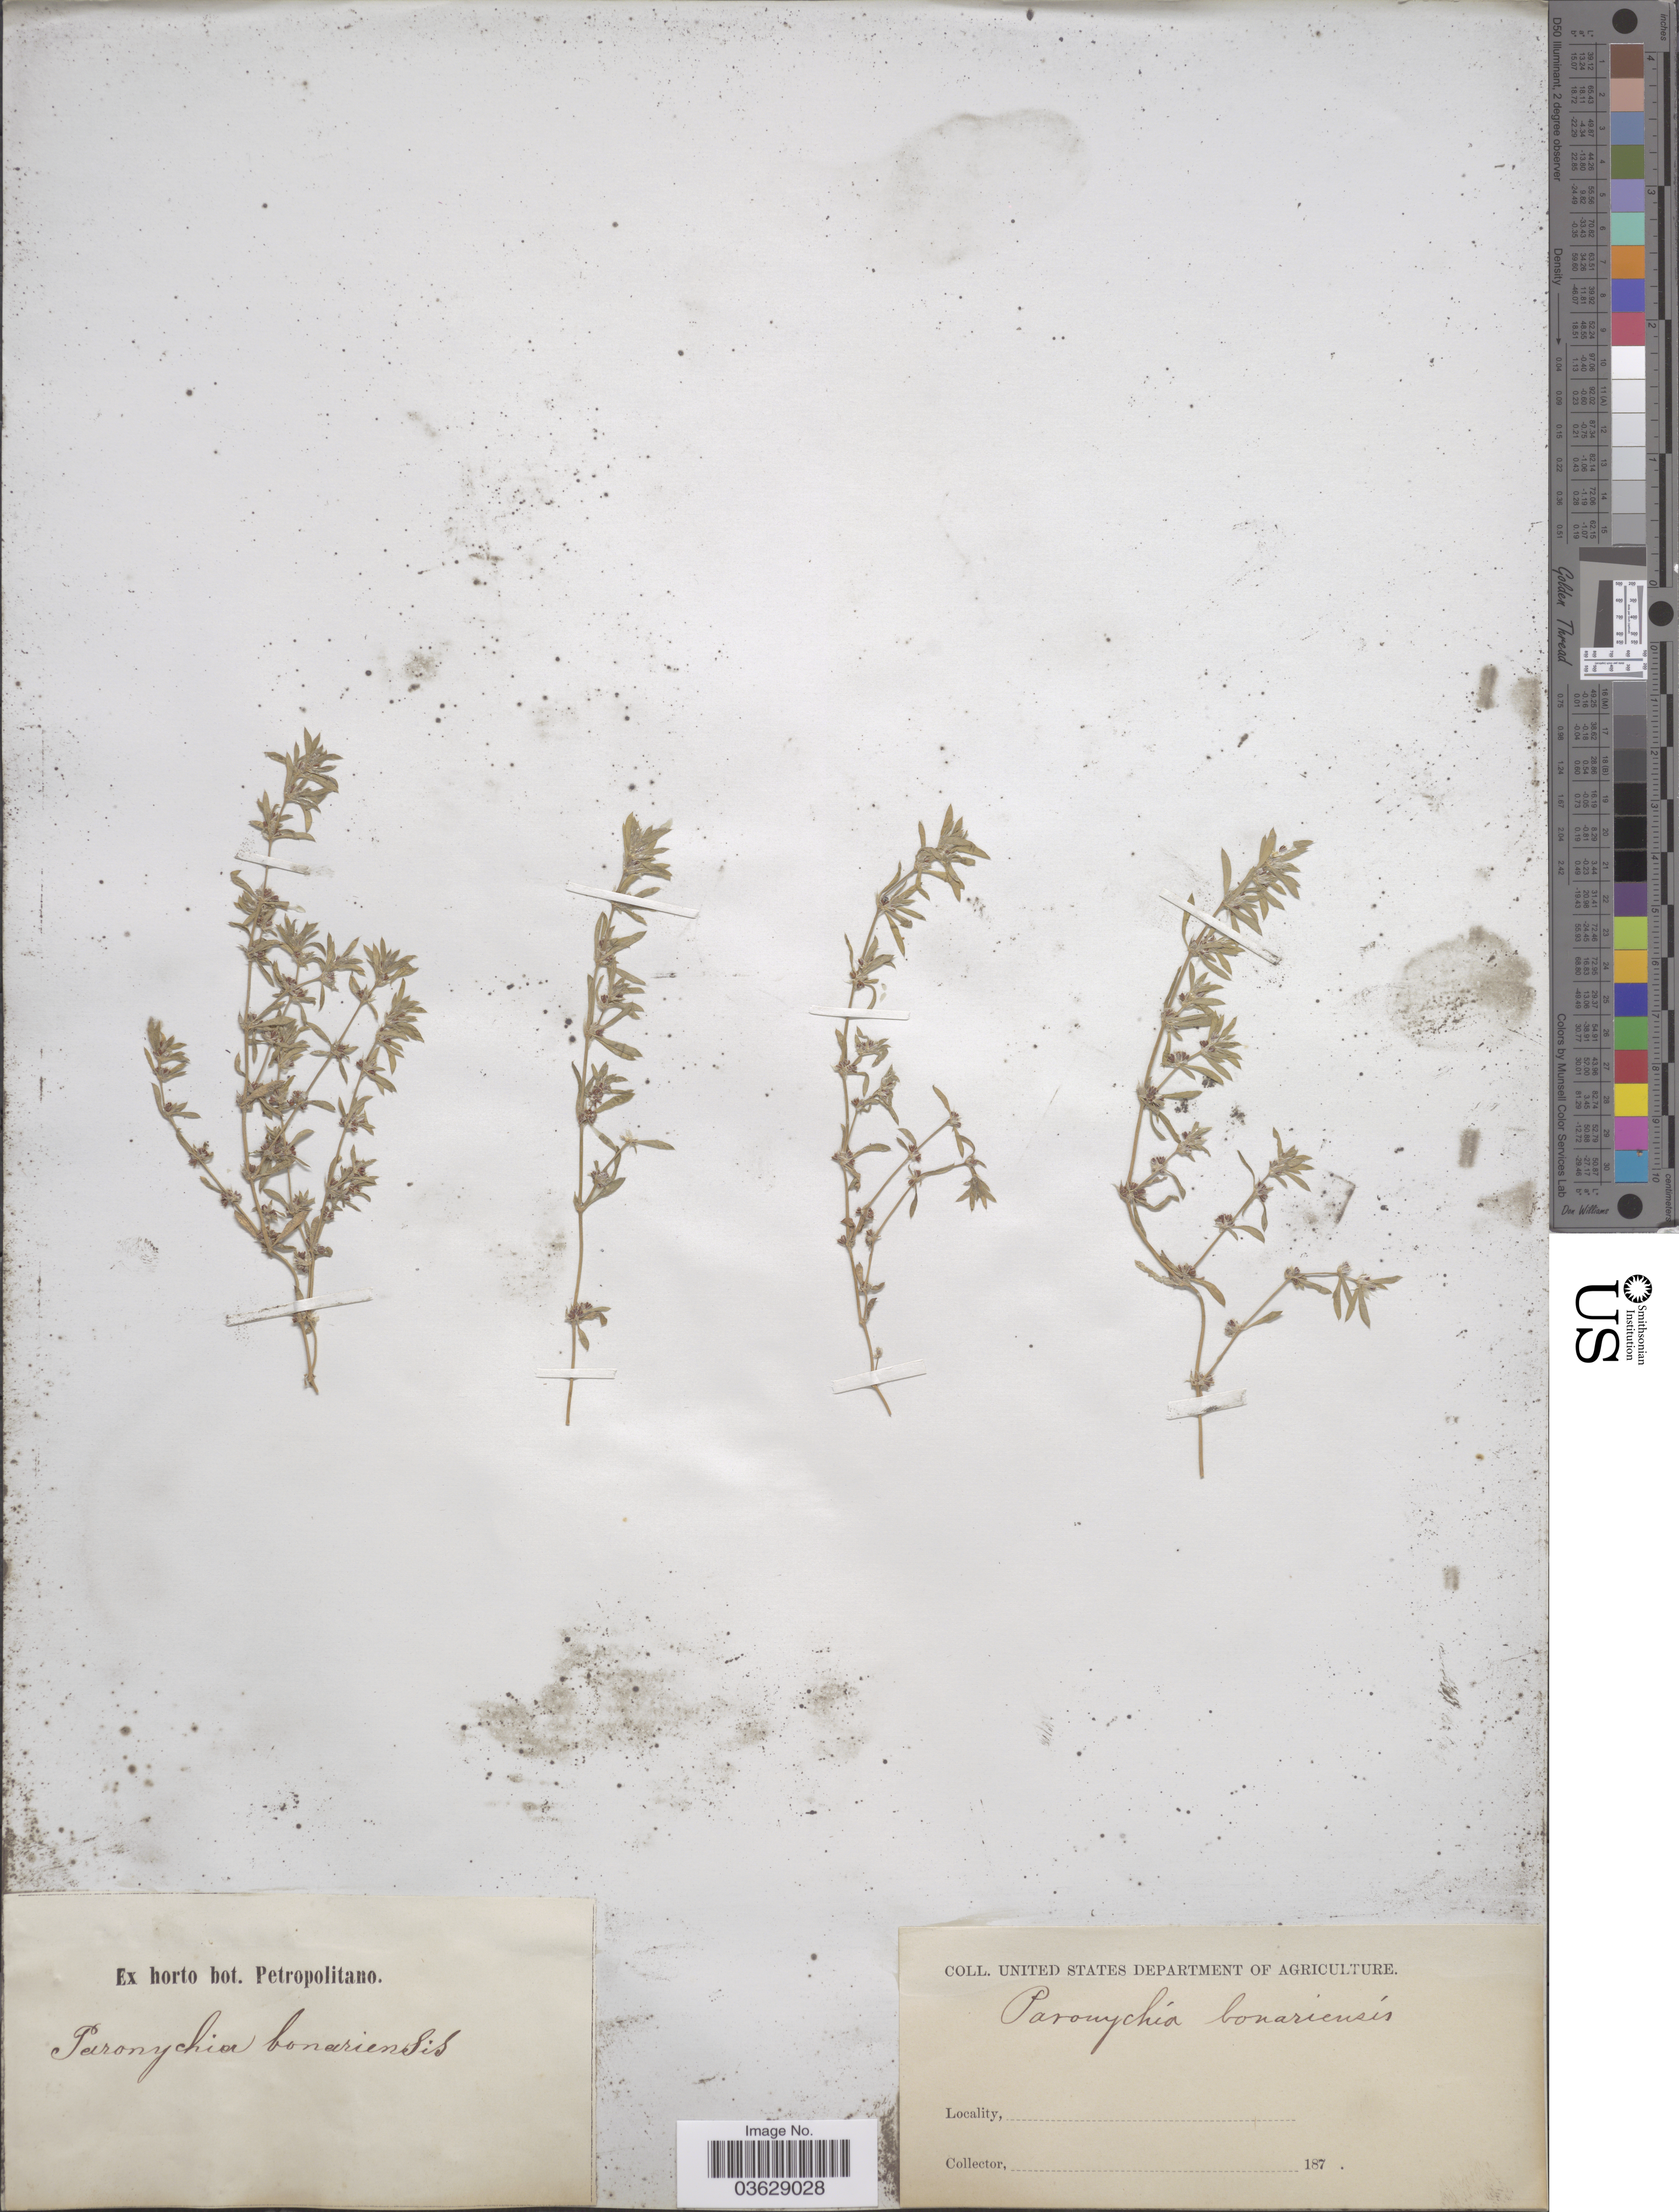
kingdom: Plantae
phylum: Tracheophyta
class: Magnoliopsida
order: Caryophyllales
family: Caryophyllaceae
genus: Paronychia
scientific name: Paronychia brasiliana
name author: DC.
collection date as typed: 187